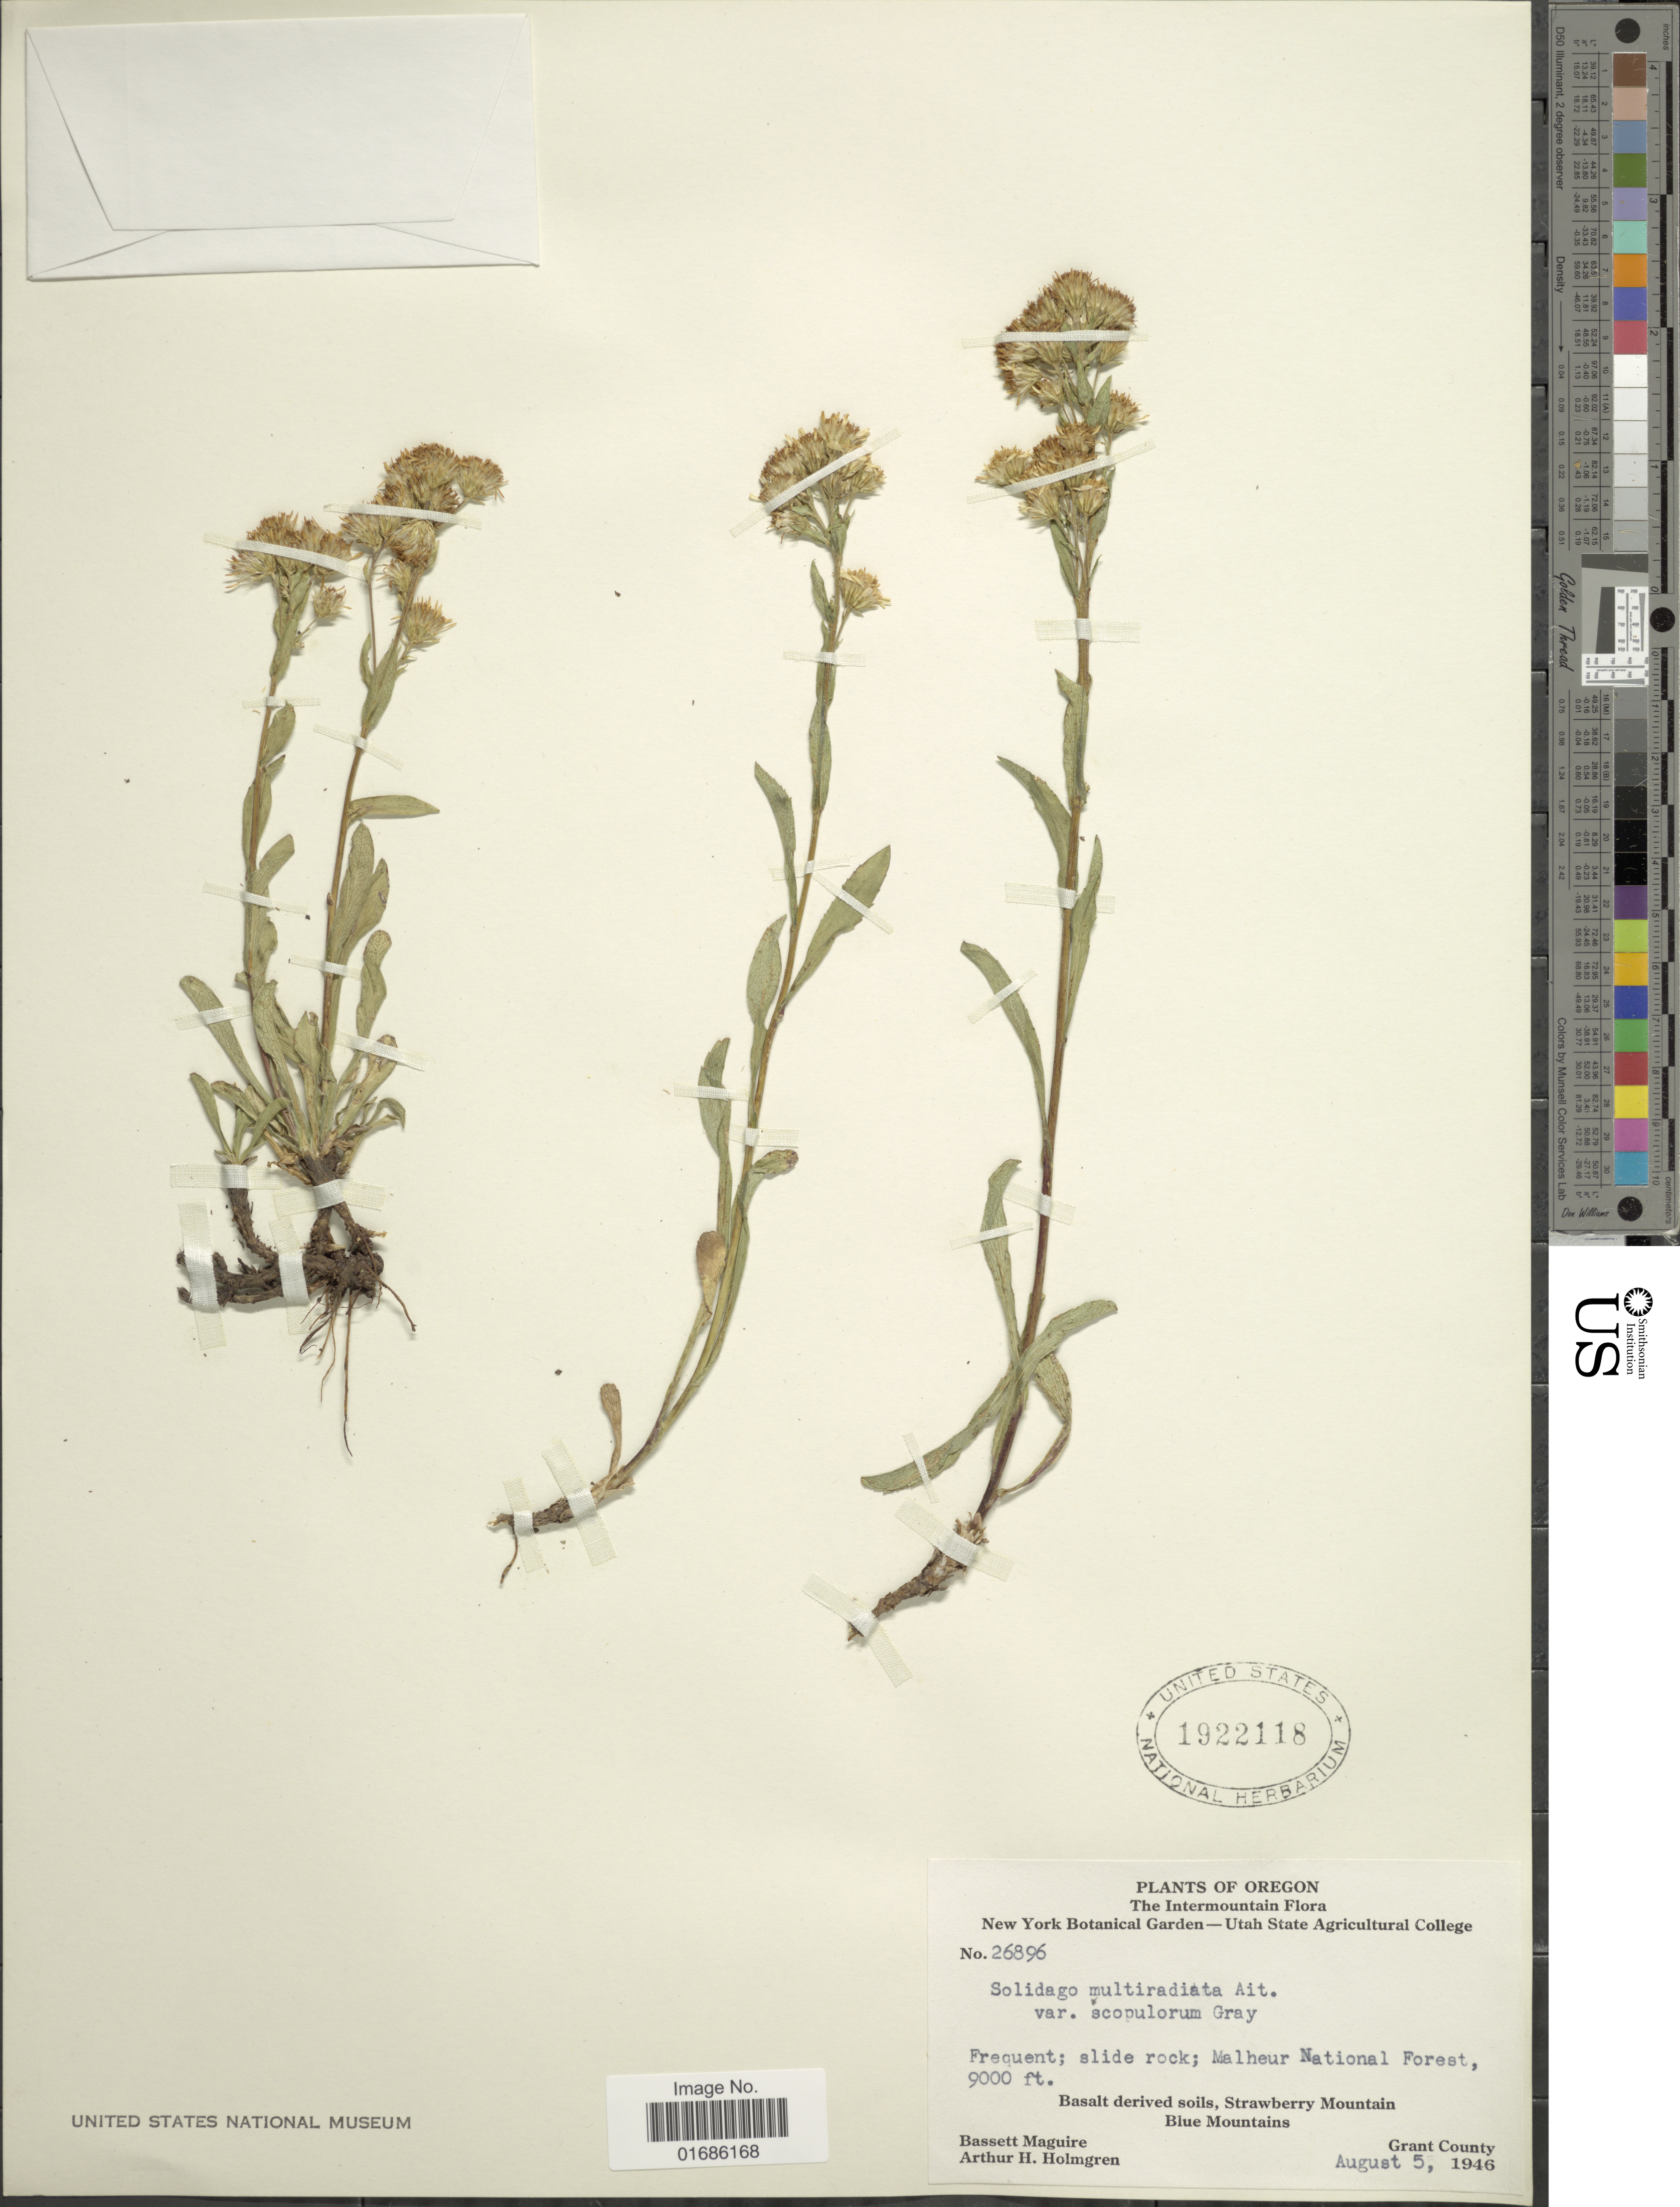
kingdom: Plantae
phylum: Tracheophyta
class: Magnoliopsida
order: Asterales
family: Asteraceae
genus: Solidago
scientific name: Solidago ciliosa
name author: Greene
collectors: B. Maguire & A. H. Holmgren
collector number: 26896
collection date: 1946-08-05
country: United States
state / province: Oregon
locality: Malheur National Forest, Basalt derived soils, Strawberry Mountain, Blue Mountains, Grant County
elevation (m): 2743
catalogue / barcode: US 1922118